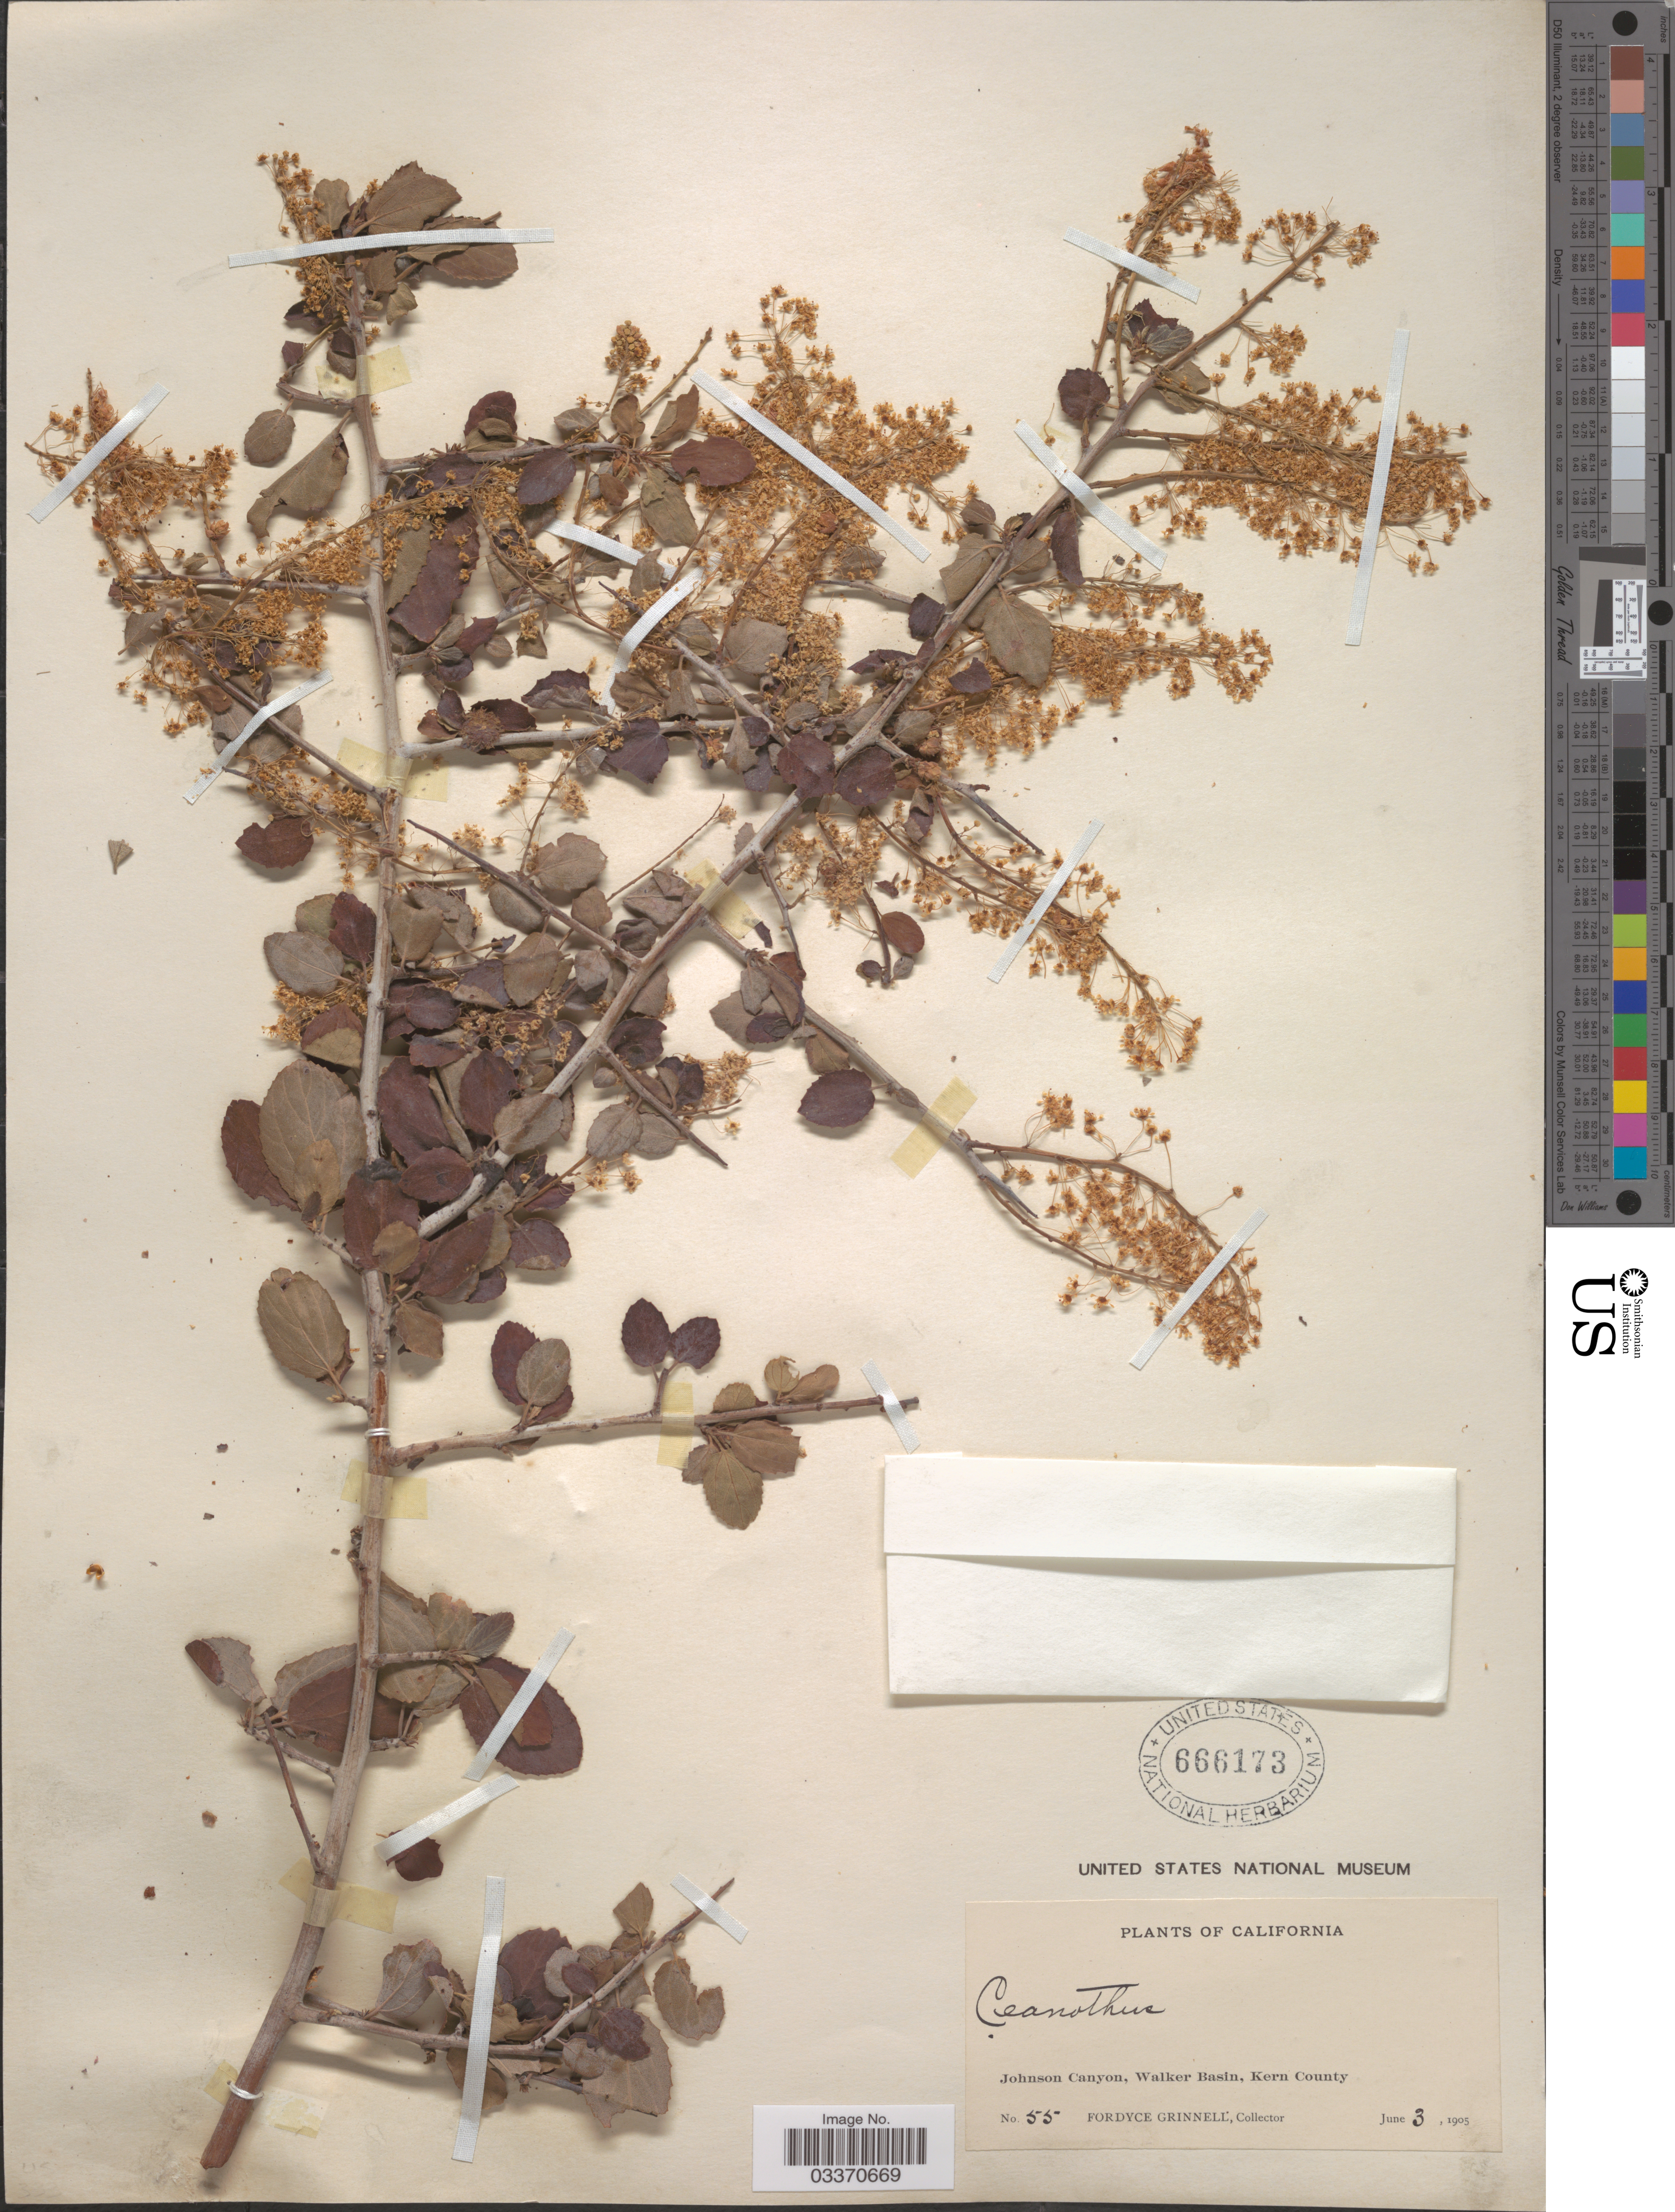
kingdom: Plantae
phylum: Tracheophyta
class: Magnoliopsida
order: Rosales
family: Rhamnaceae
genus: Ceanothus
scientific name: Ceanothus sp.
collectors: F. Grinnell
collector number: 55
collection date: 1905-06-03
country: United States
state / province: California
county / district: Kern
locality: Johnson Canyon, Walker Basin, Kern County.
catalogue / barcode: US 666173